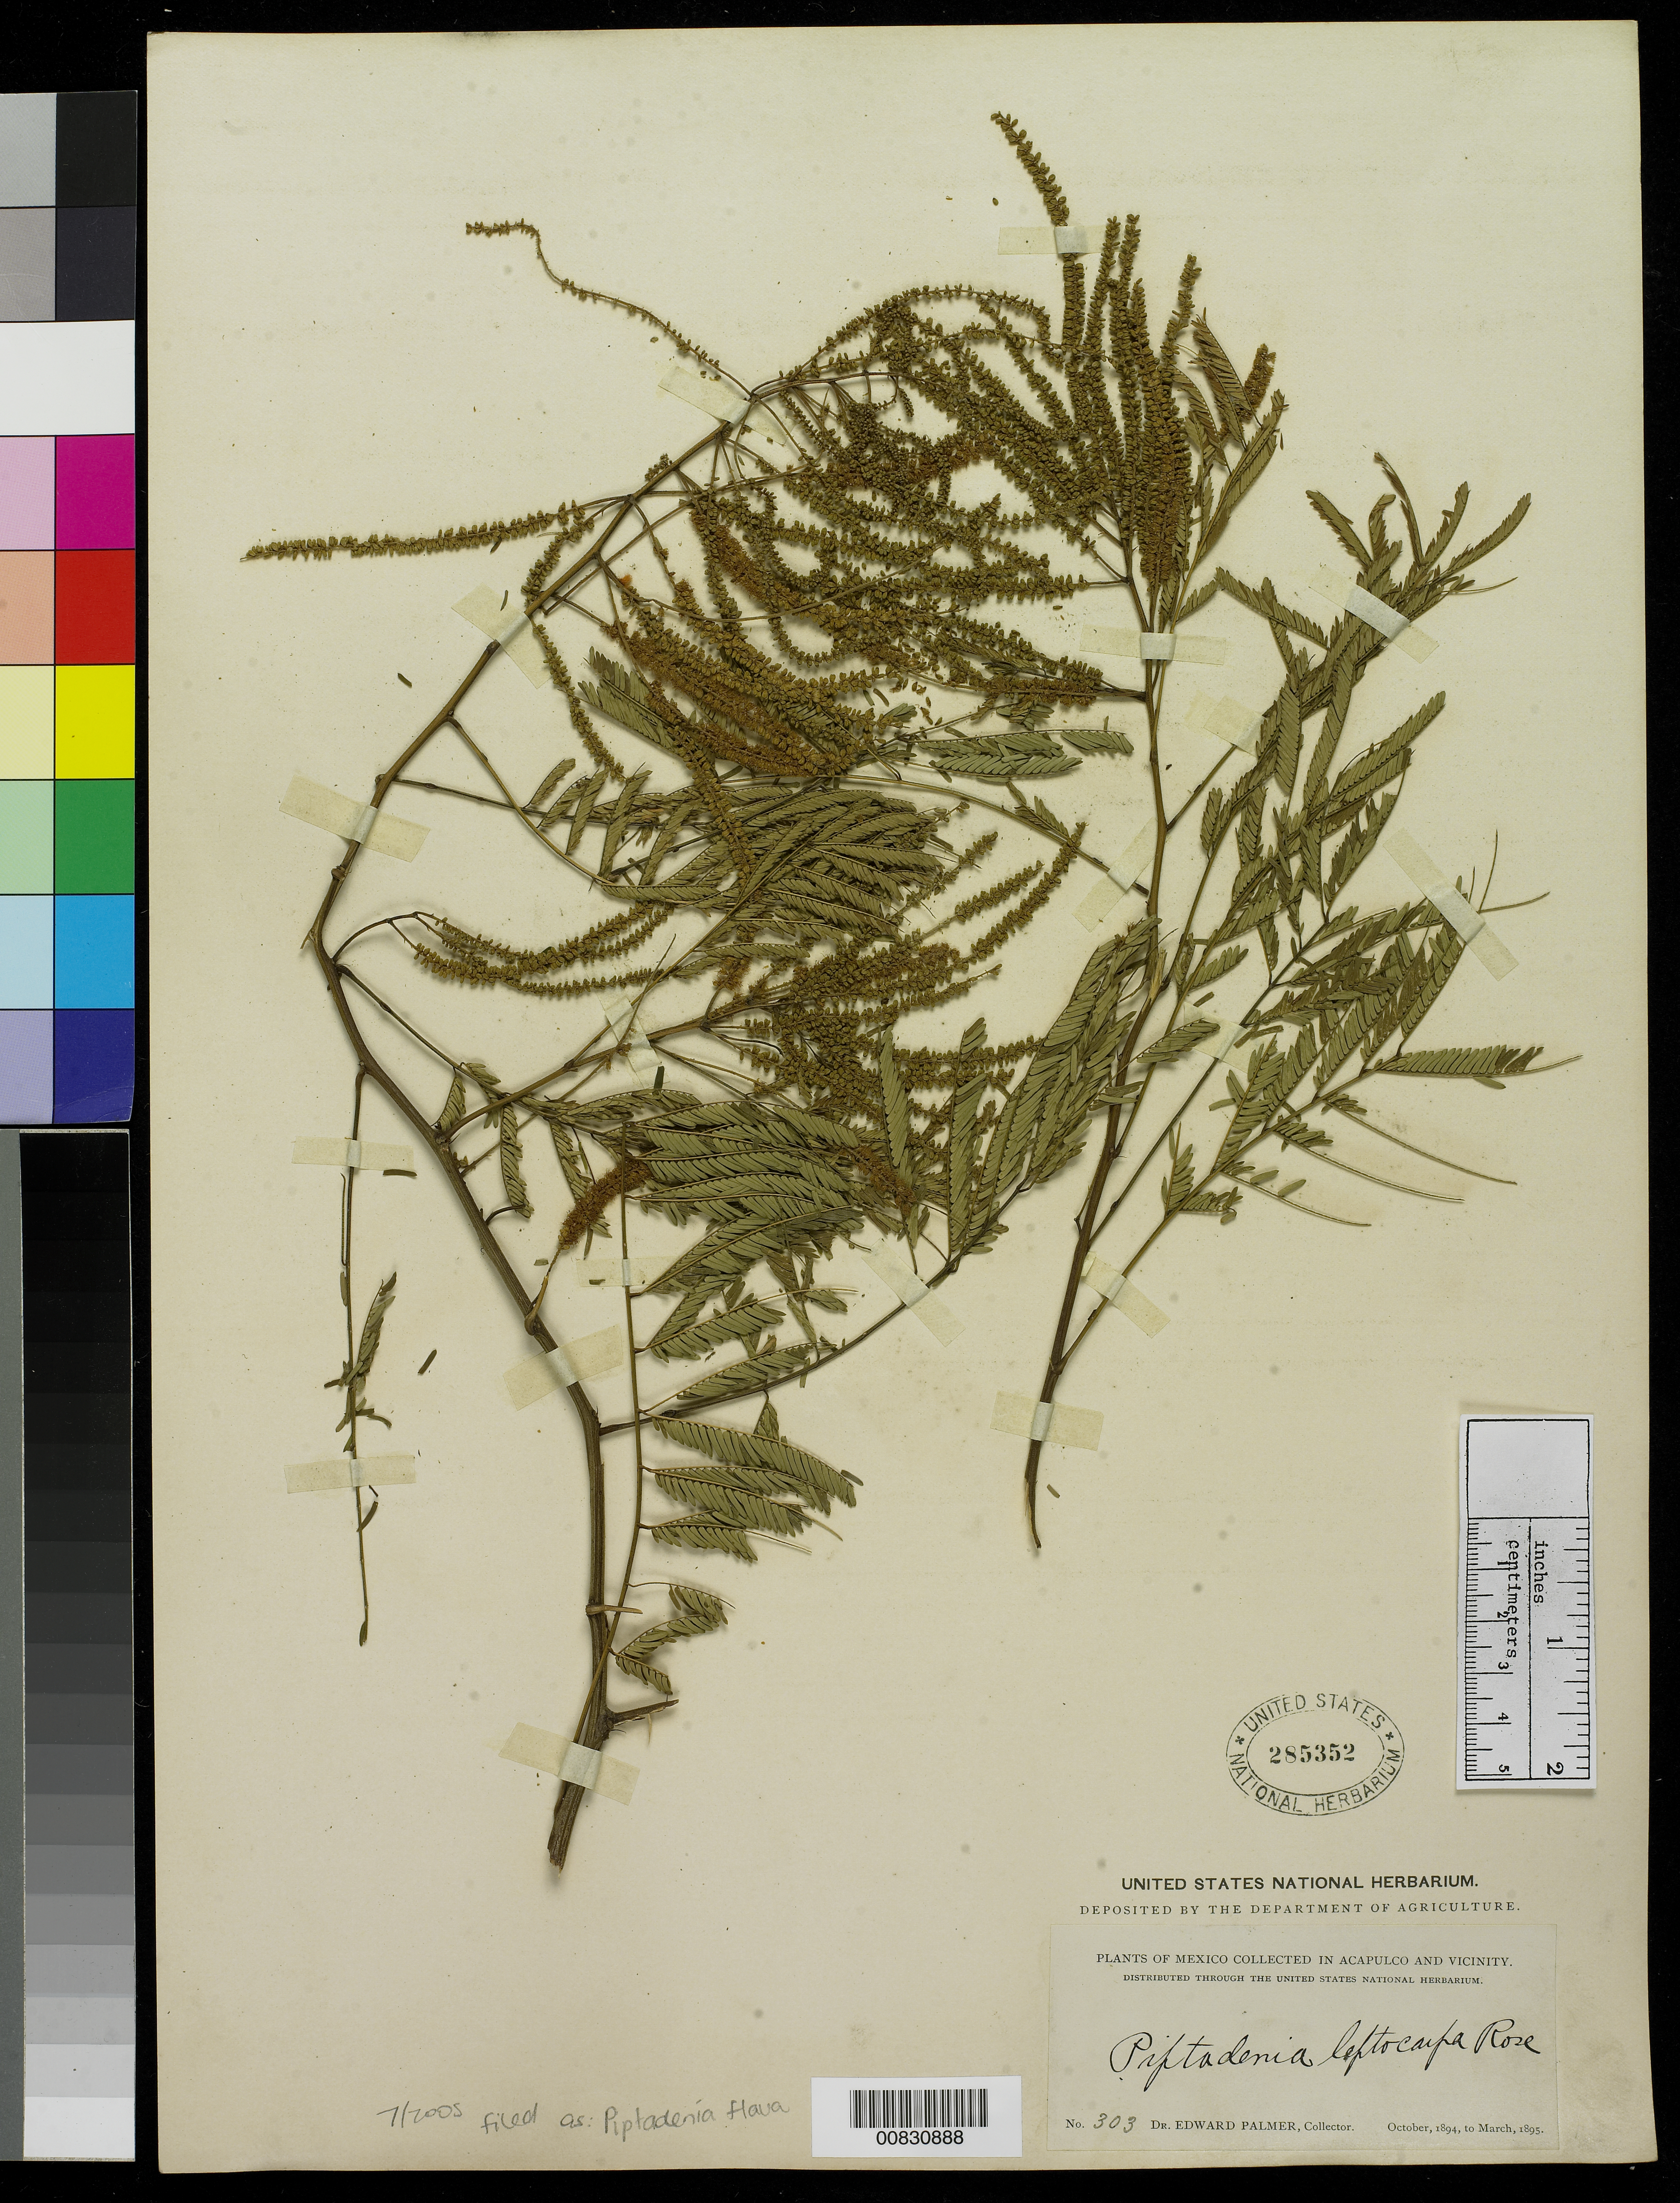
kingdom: Plantae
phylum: Tracheophyta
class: Magnoliopsida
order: Fabales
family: Fabaceae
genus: Piptadenia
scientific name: Piptadenia flava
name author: (DC.) Benth.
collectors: E. Palmer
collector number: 303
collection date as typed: Oct 1894 to -- Mar 1895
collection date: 1894-10/1895-03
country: Mexico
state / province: Guerrero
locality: Acapulco, Guerrero and vicinity.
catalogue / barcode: US 285352